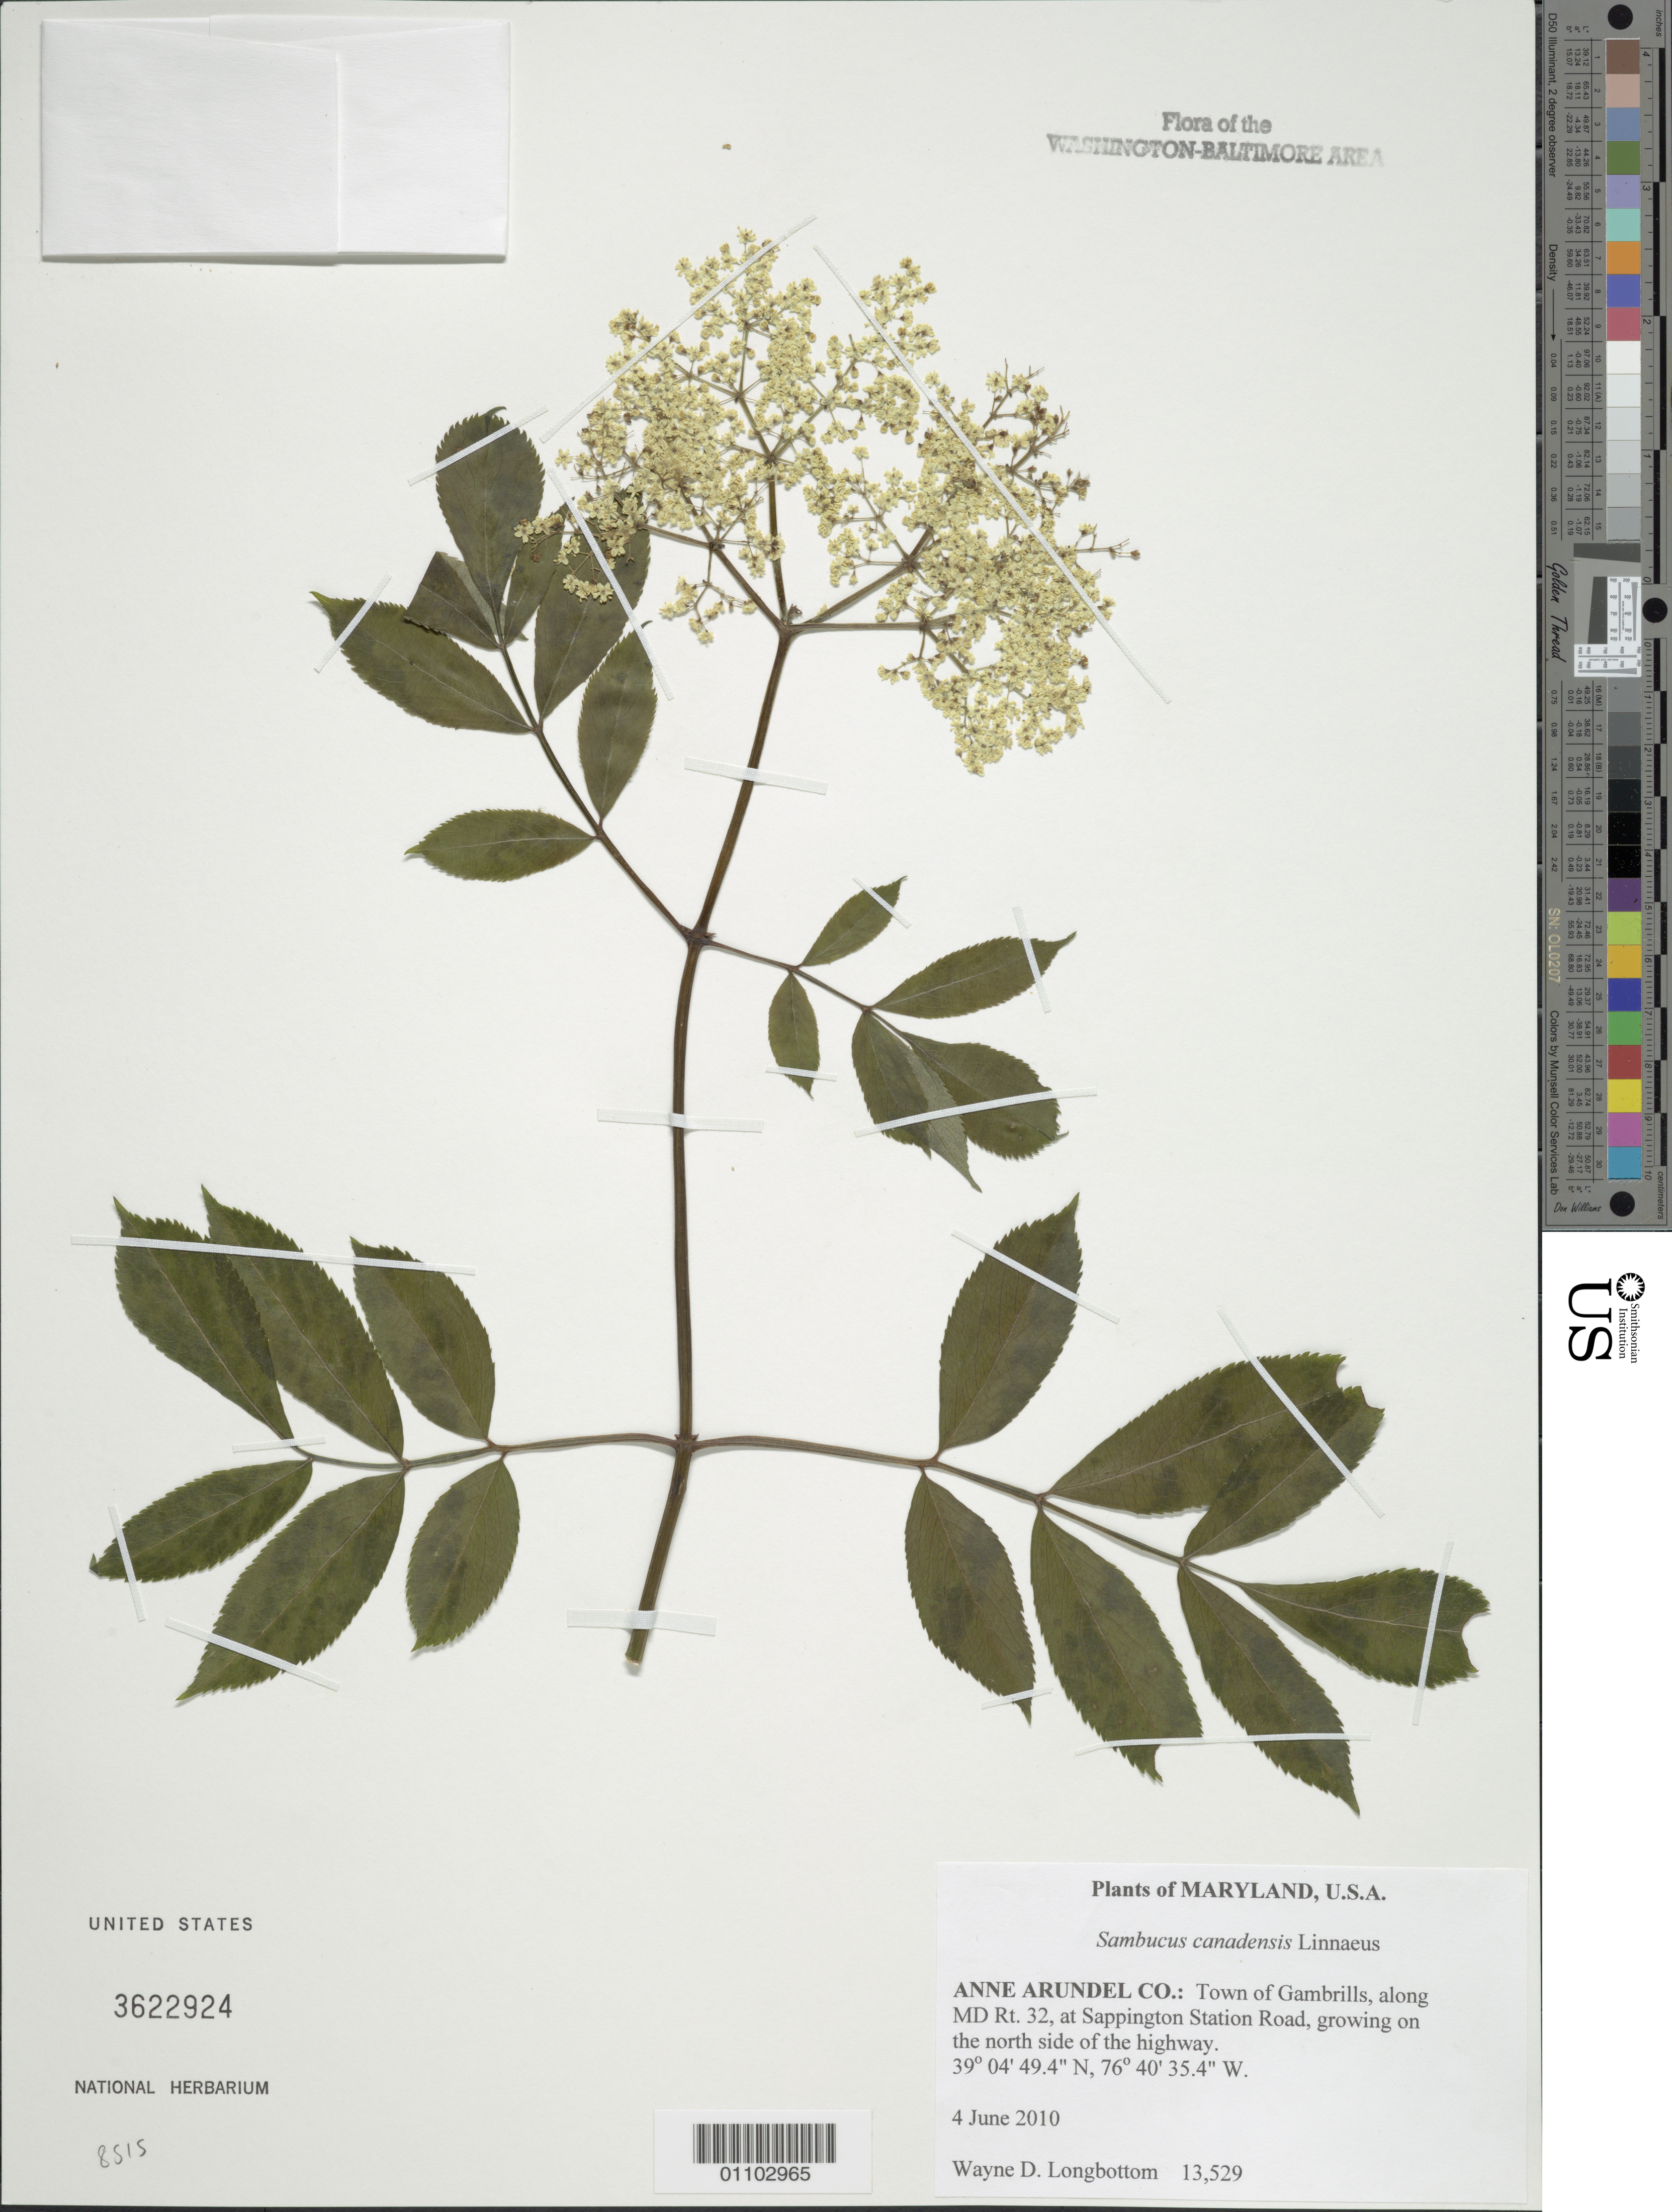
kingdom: Plantae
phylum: Tracheophyta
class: Magnoliopsida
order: Dipsacales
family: Viburnaceae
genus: Sambucus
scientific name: Sambucus canadensis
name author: L.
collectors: W. D. Longbottom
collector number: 13529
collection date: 2010-06-04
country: United States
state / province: Maryland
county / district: Anne Arundel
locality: Town of Gambrills, along MD Rt. 31, at Sappington Station Road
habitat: Growing on the north side of the highway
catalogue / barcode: US 3622924